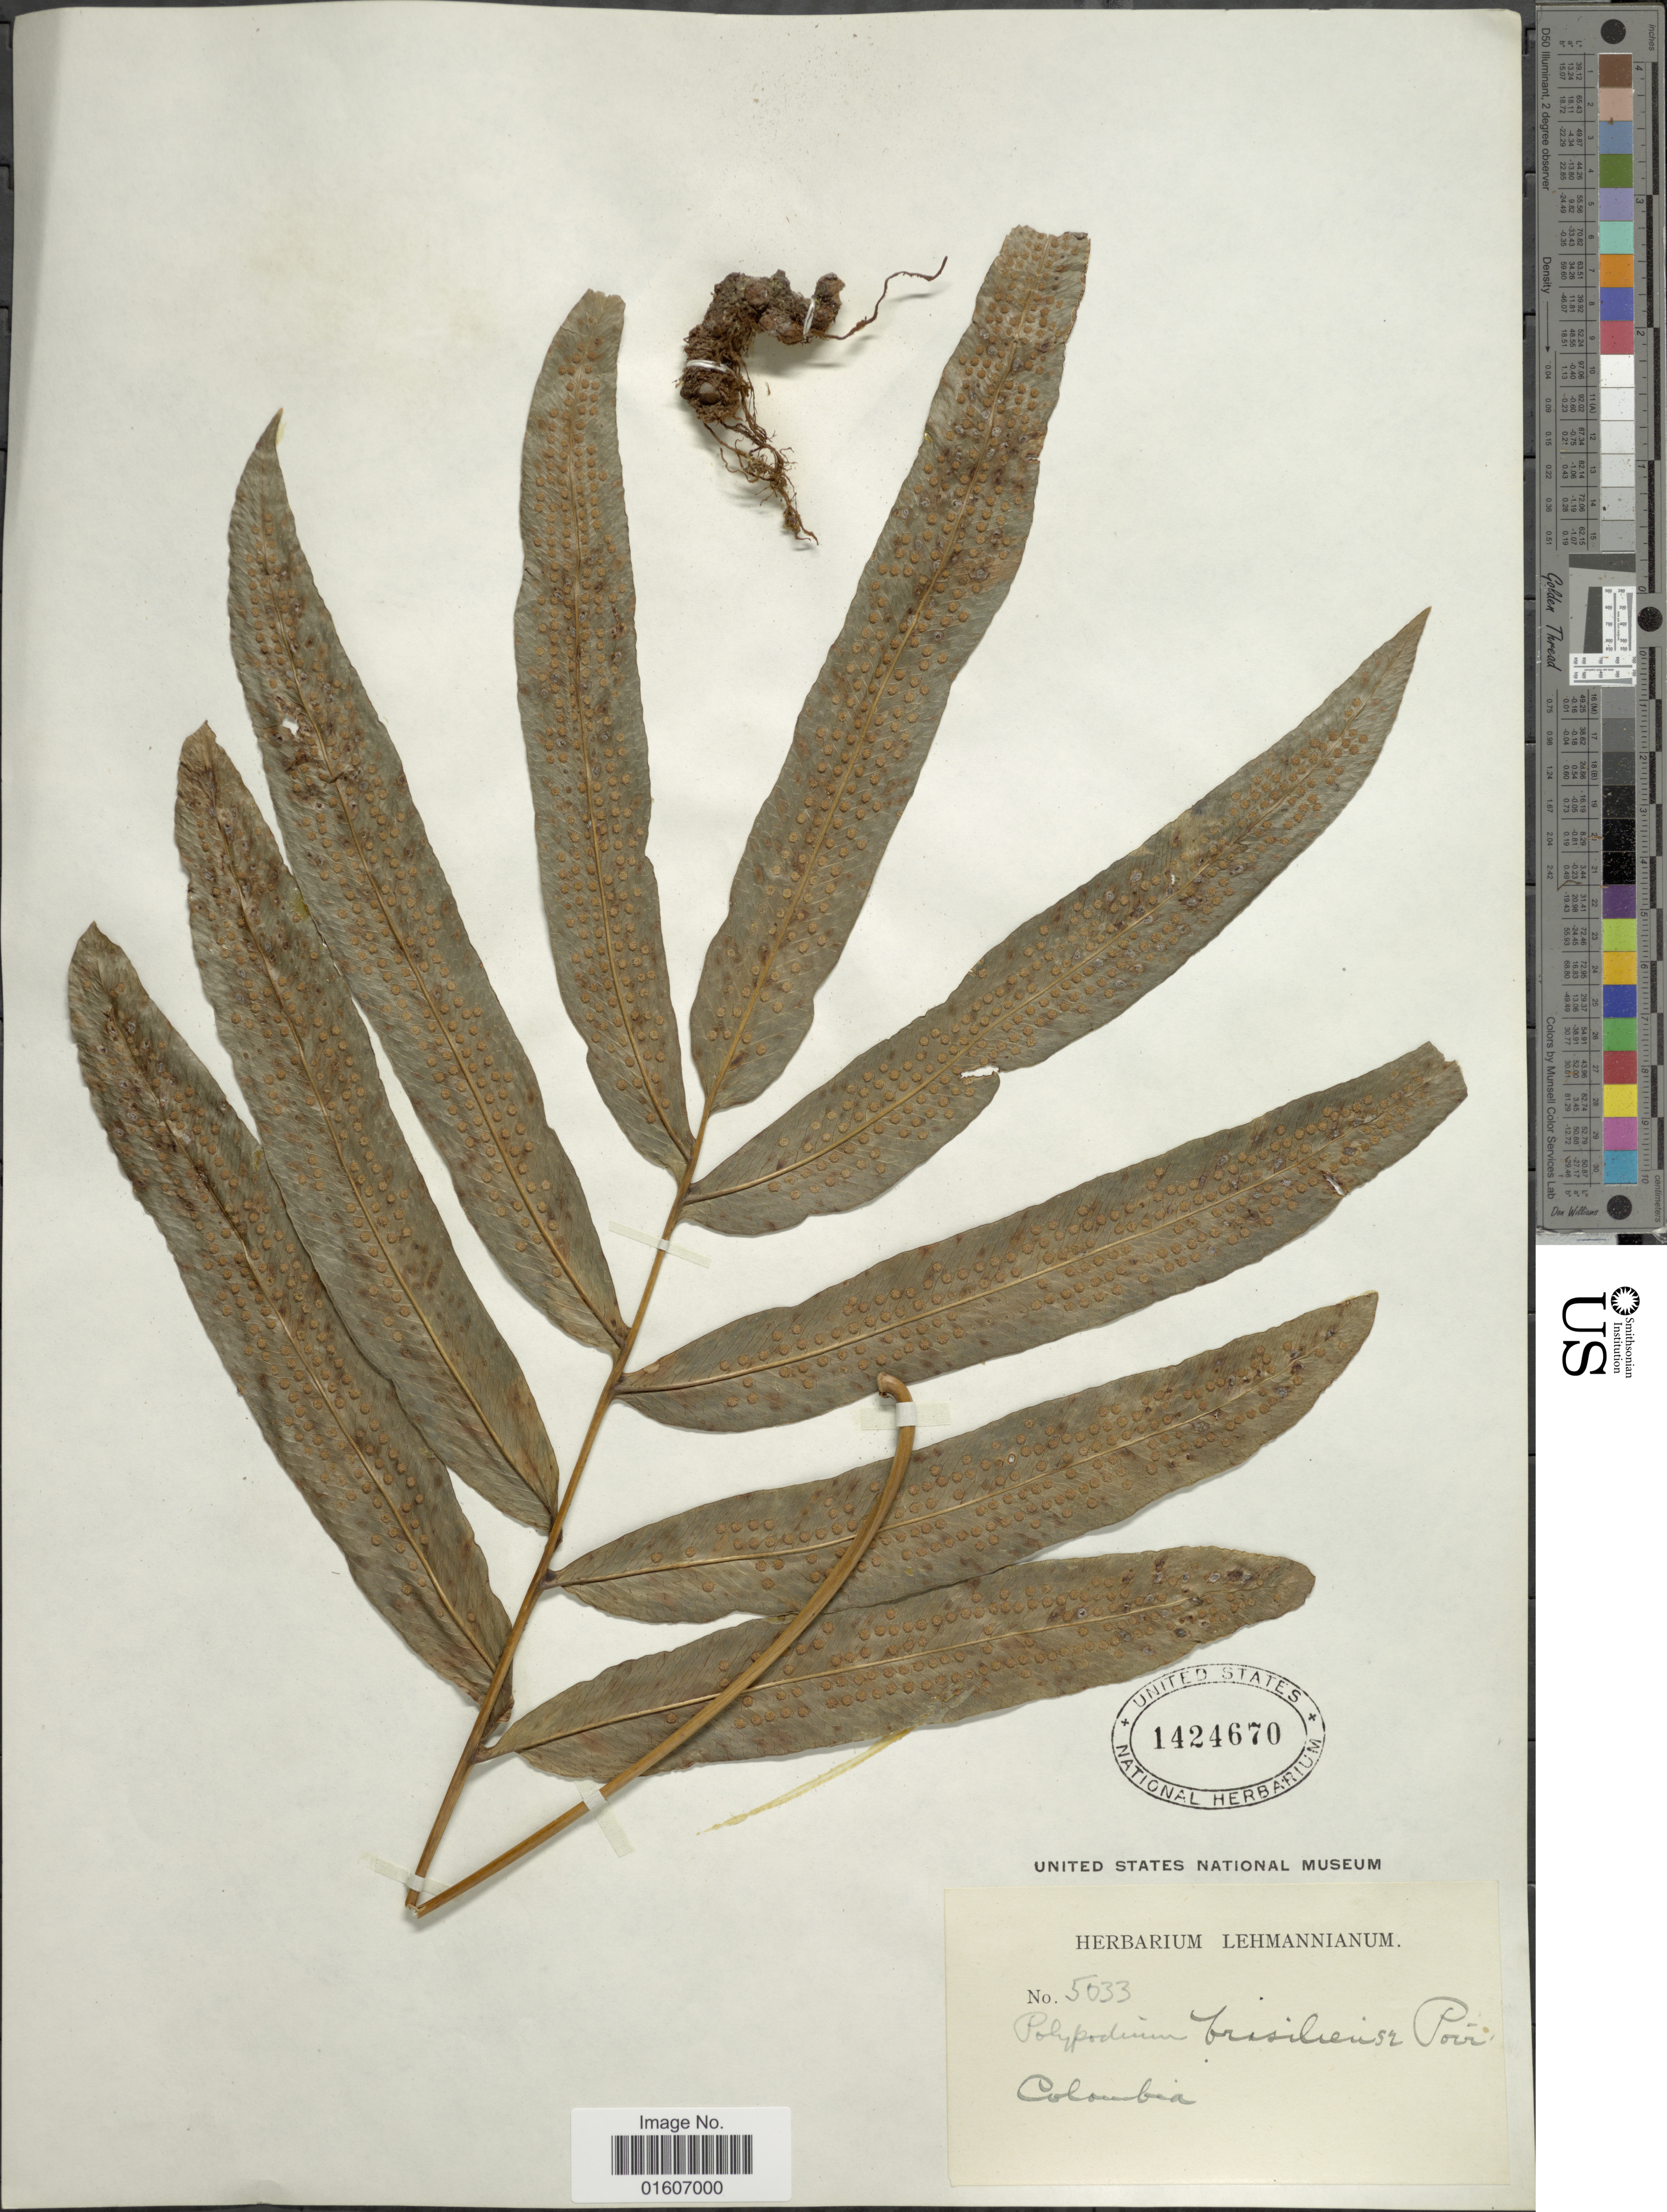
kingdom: Plantae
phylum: Tracheophyta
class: Polypodiopsida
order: Polypodiales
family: Polypodiaceae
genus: Serpocaulon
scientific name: Serpocaulon triseriale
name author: (Sw.) A.R. Sm.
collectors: ex herb. Lehmannianum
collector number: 5033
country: Colombia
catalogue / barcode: US 1424670